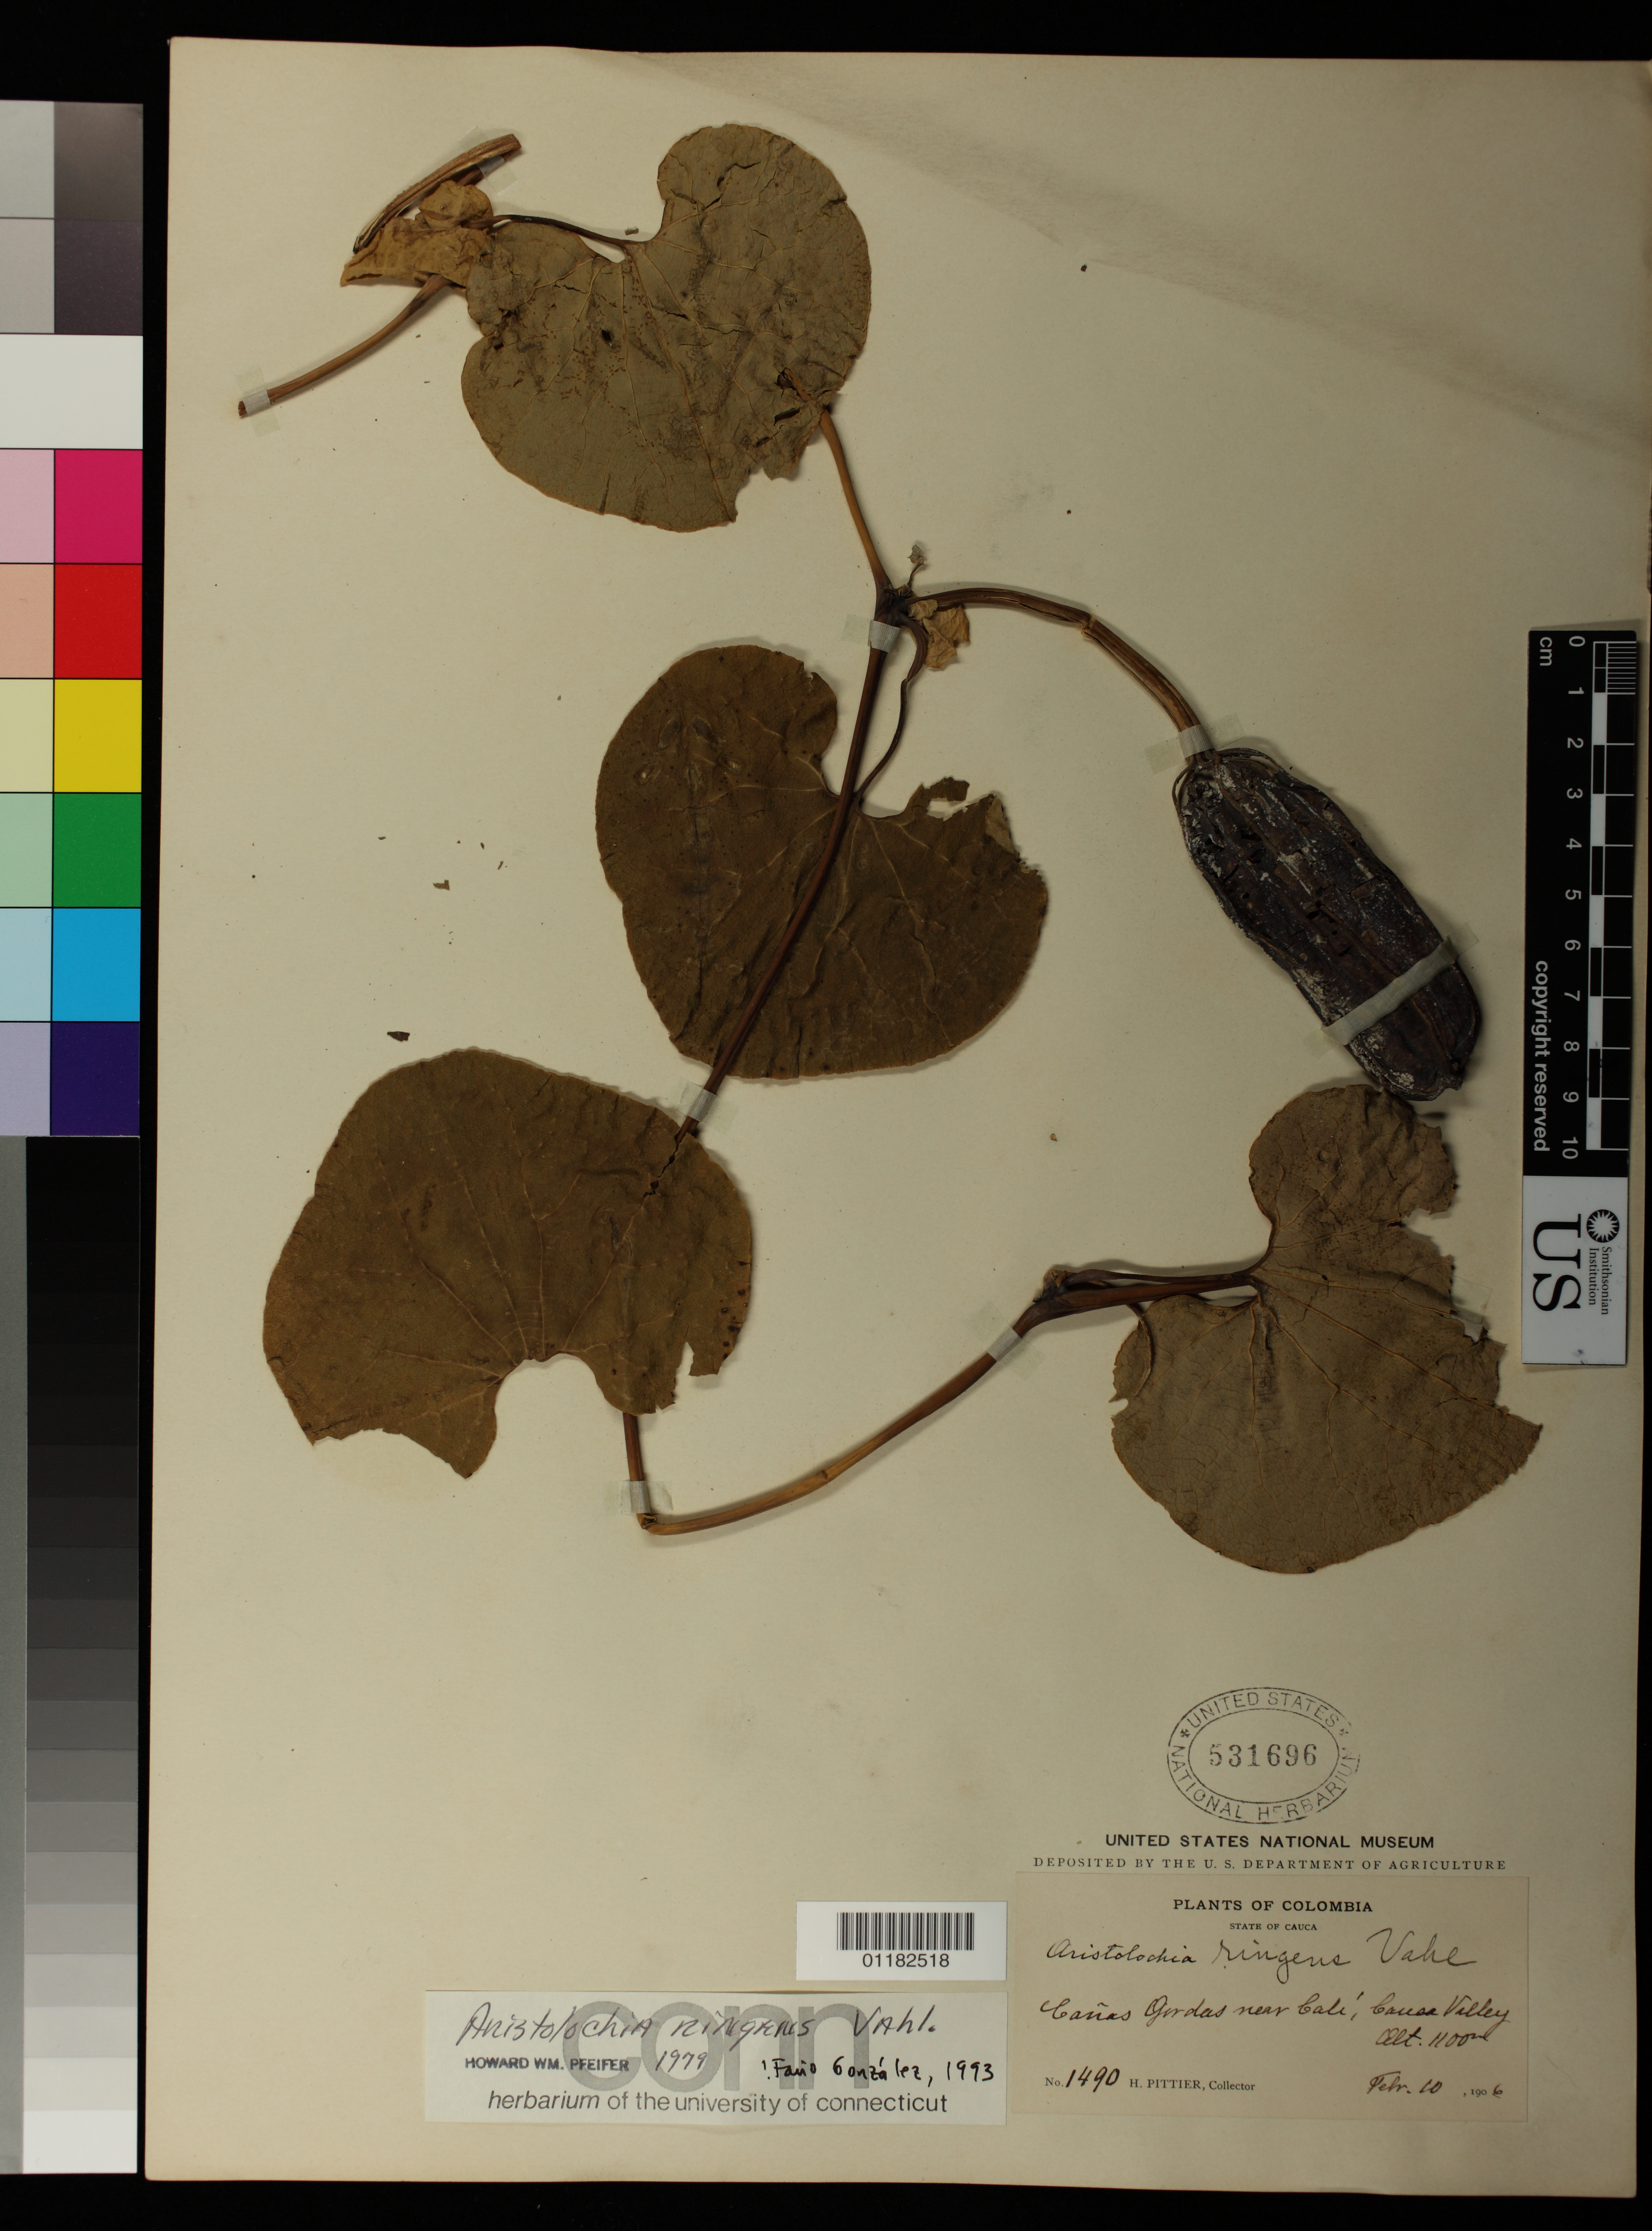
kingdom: Plantae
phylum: Tracheophyta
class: Magnoliopsida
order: Piperales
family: Aristolochiaceae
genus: Aristolochia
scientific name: Aristolochia ringens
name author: Vahl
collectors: H. F. Pittier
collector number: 1490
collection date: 1906-02-10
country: Colombia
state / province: Valle del Cauca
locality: Cañasgordas near Cali.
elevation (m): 1100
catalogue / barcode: US 531696